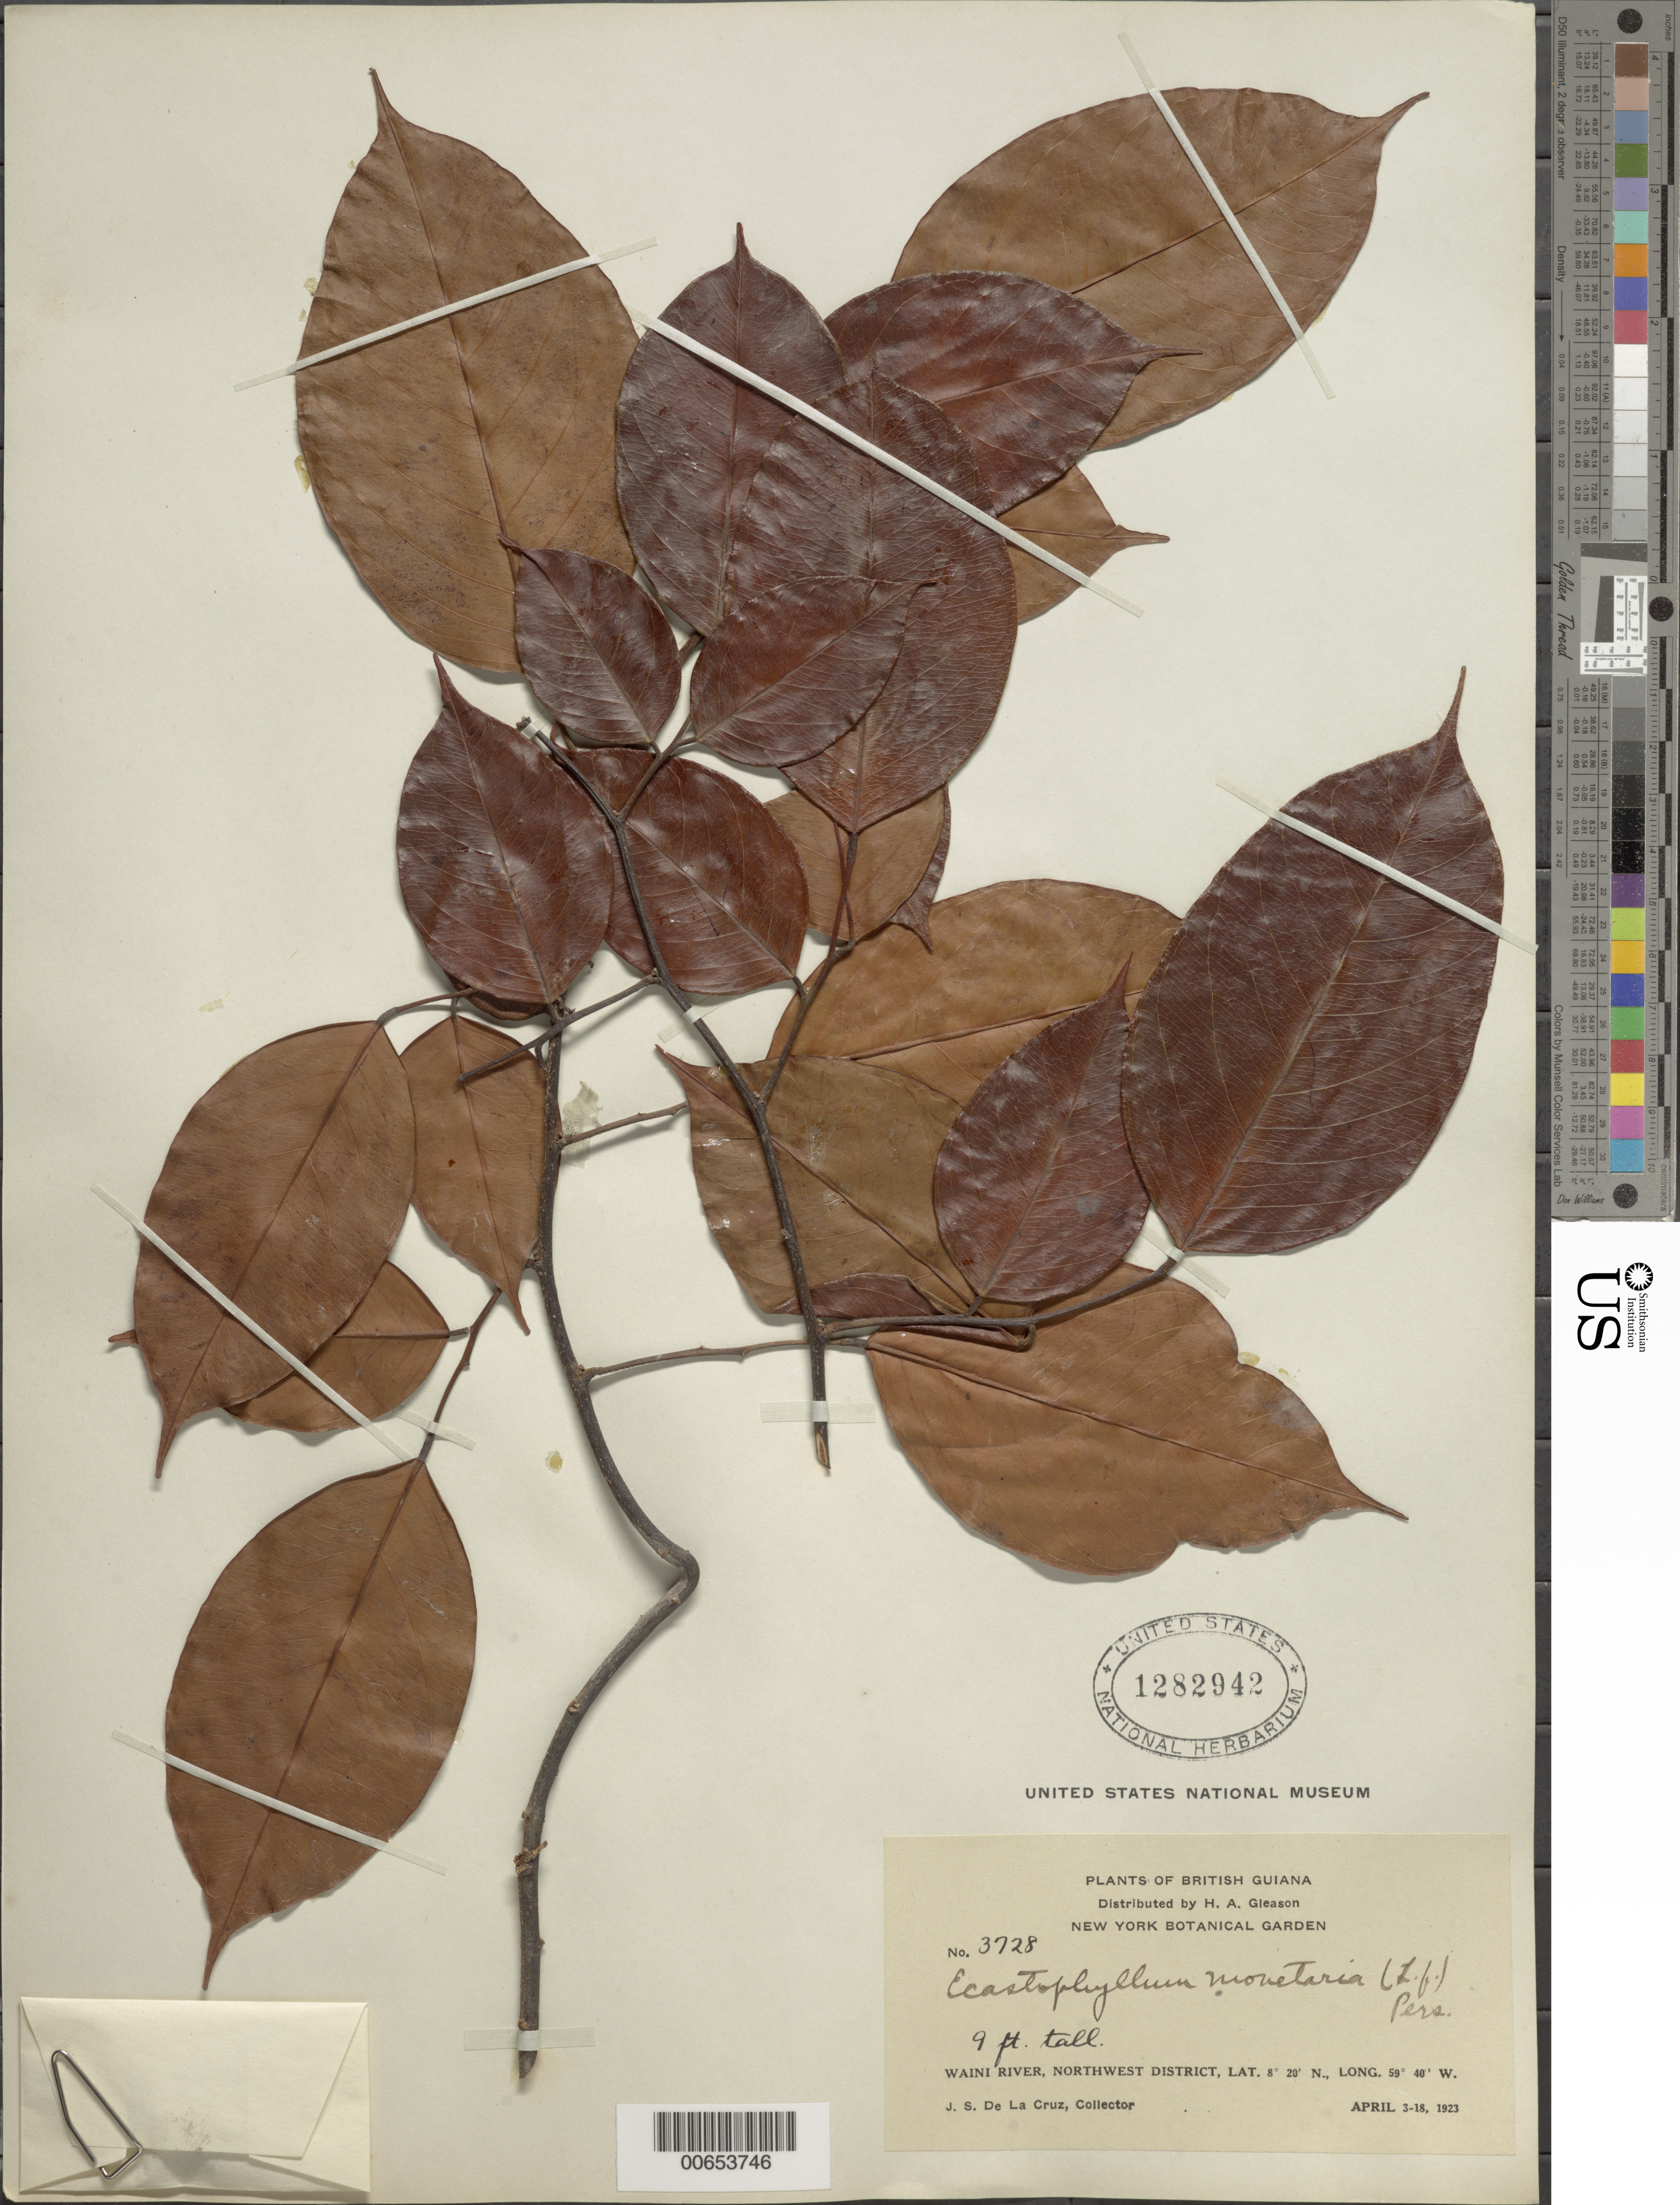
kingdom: Plantae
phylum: Tracheophyta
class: Magnoliopsida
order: Fabales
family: Fabaceae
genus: Dalbergia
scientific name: Dalbergia monetaria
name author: L. f.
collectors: J. S. de la Cruz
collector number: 3728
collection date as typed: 3-Apr-23 to 18-Apr-23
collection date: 1923-04-03/1923-04-18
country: Guyana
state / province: Barima-Waini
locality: Waini R., NW District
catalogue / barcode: US 1282942